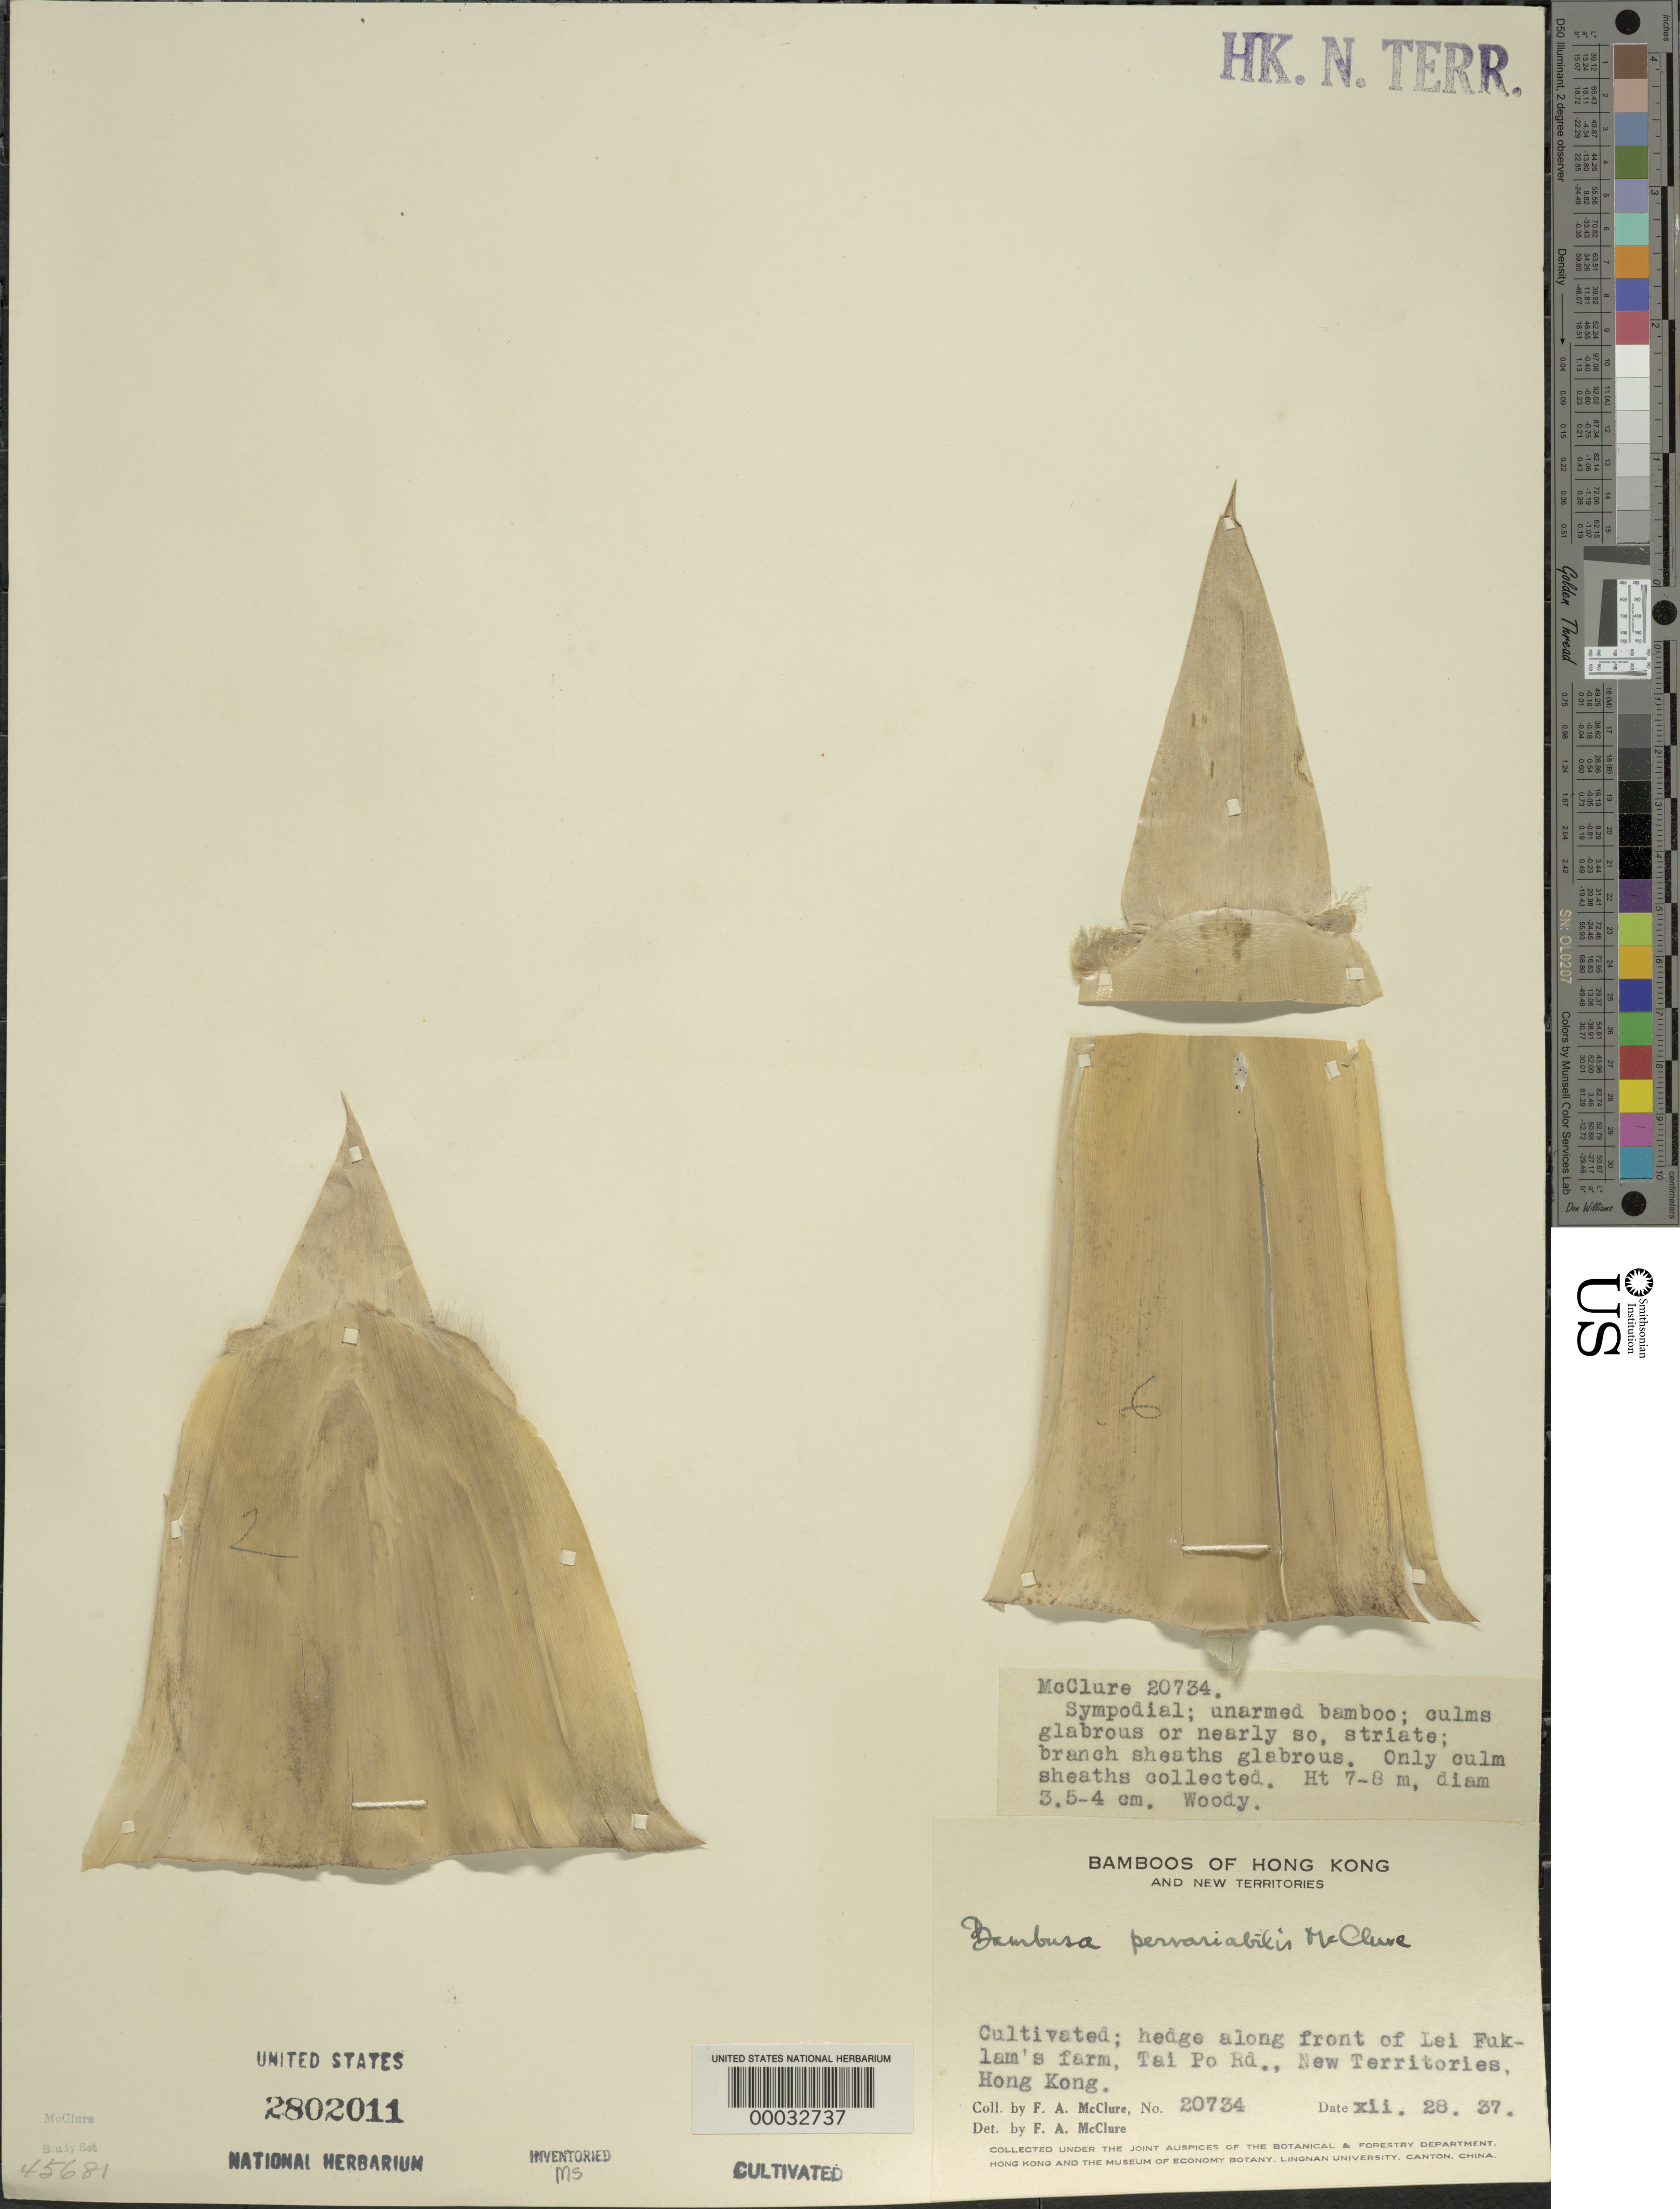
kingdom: Plantae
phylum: Tracheophyta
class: Liliopsida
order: Poales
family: Poaceae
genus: Bambusa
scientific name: Bambusa pervariabilis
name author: McClure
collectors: F. A. McClure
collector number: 27034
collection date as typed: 28 Dec 1937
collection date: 1937-12-28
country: China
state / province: Hong Kong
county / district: New Territories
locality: Tai po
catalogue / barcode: US 2802011